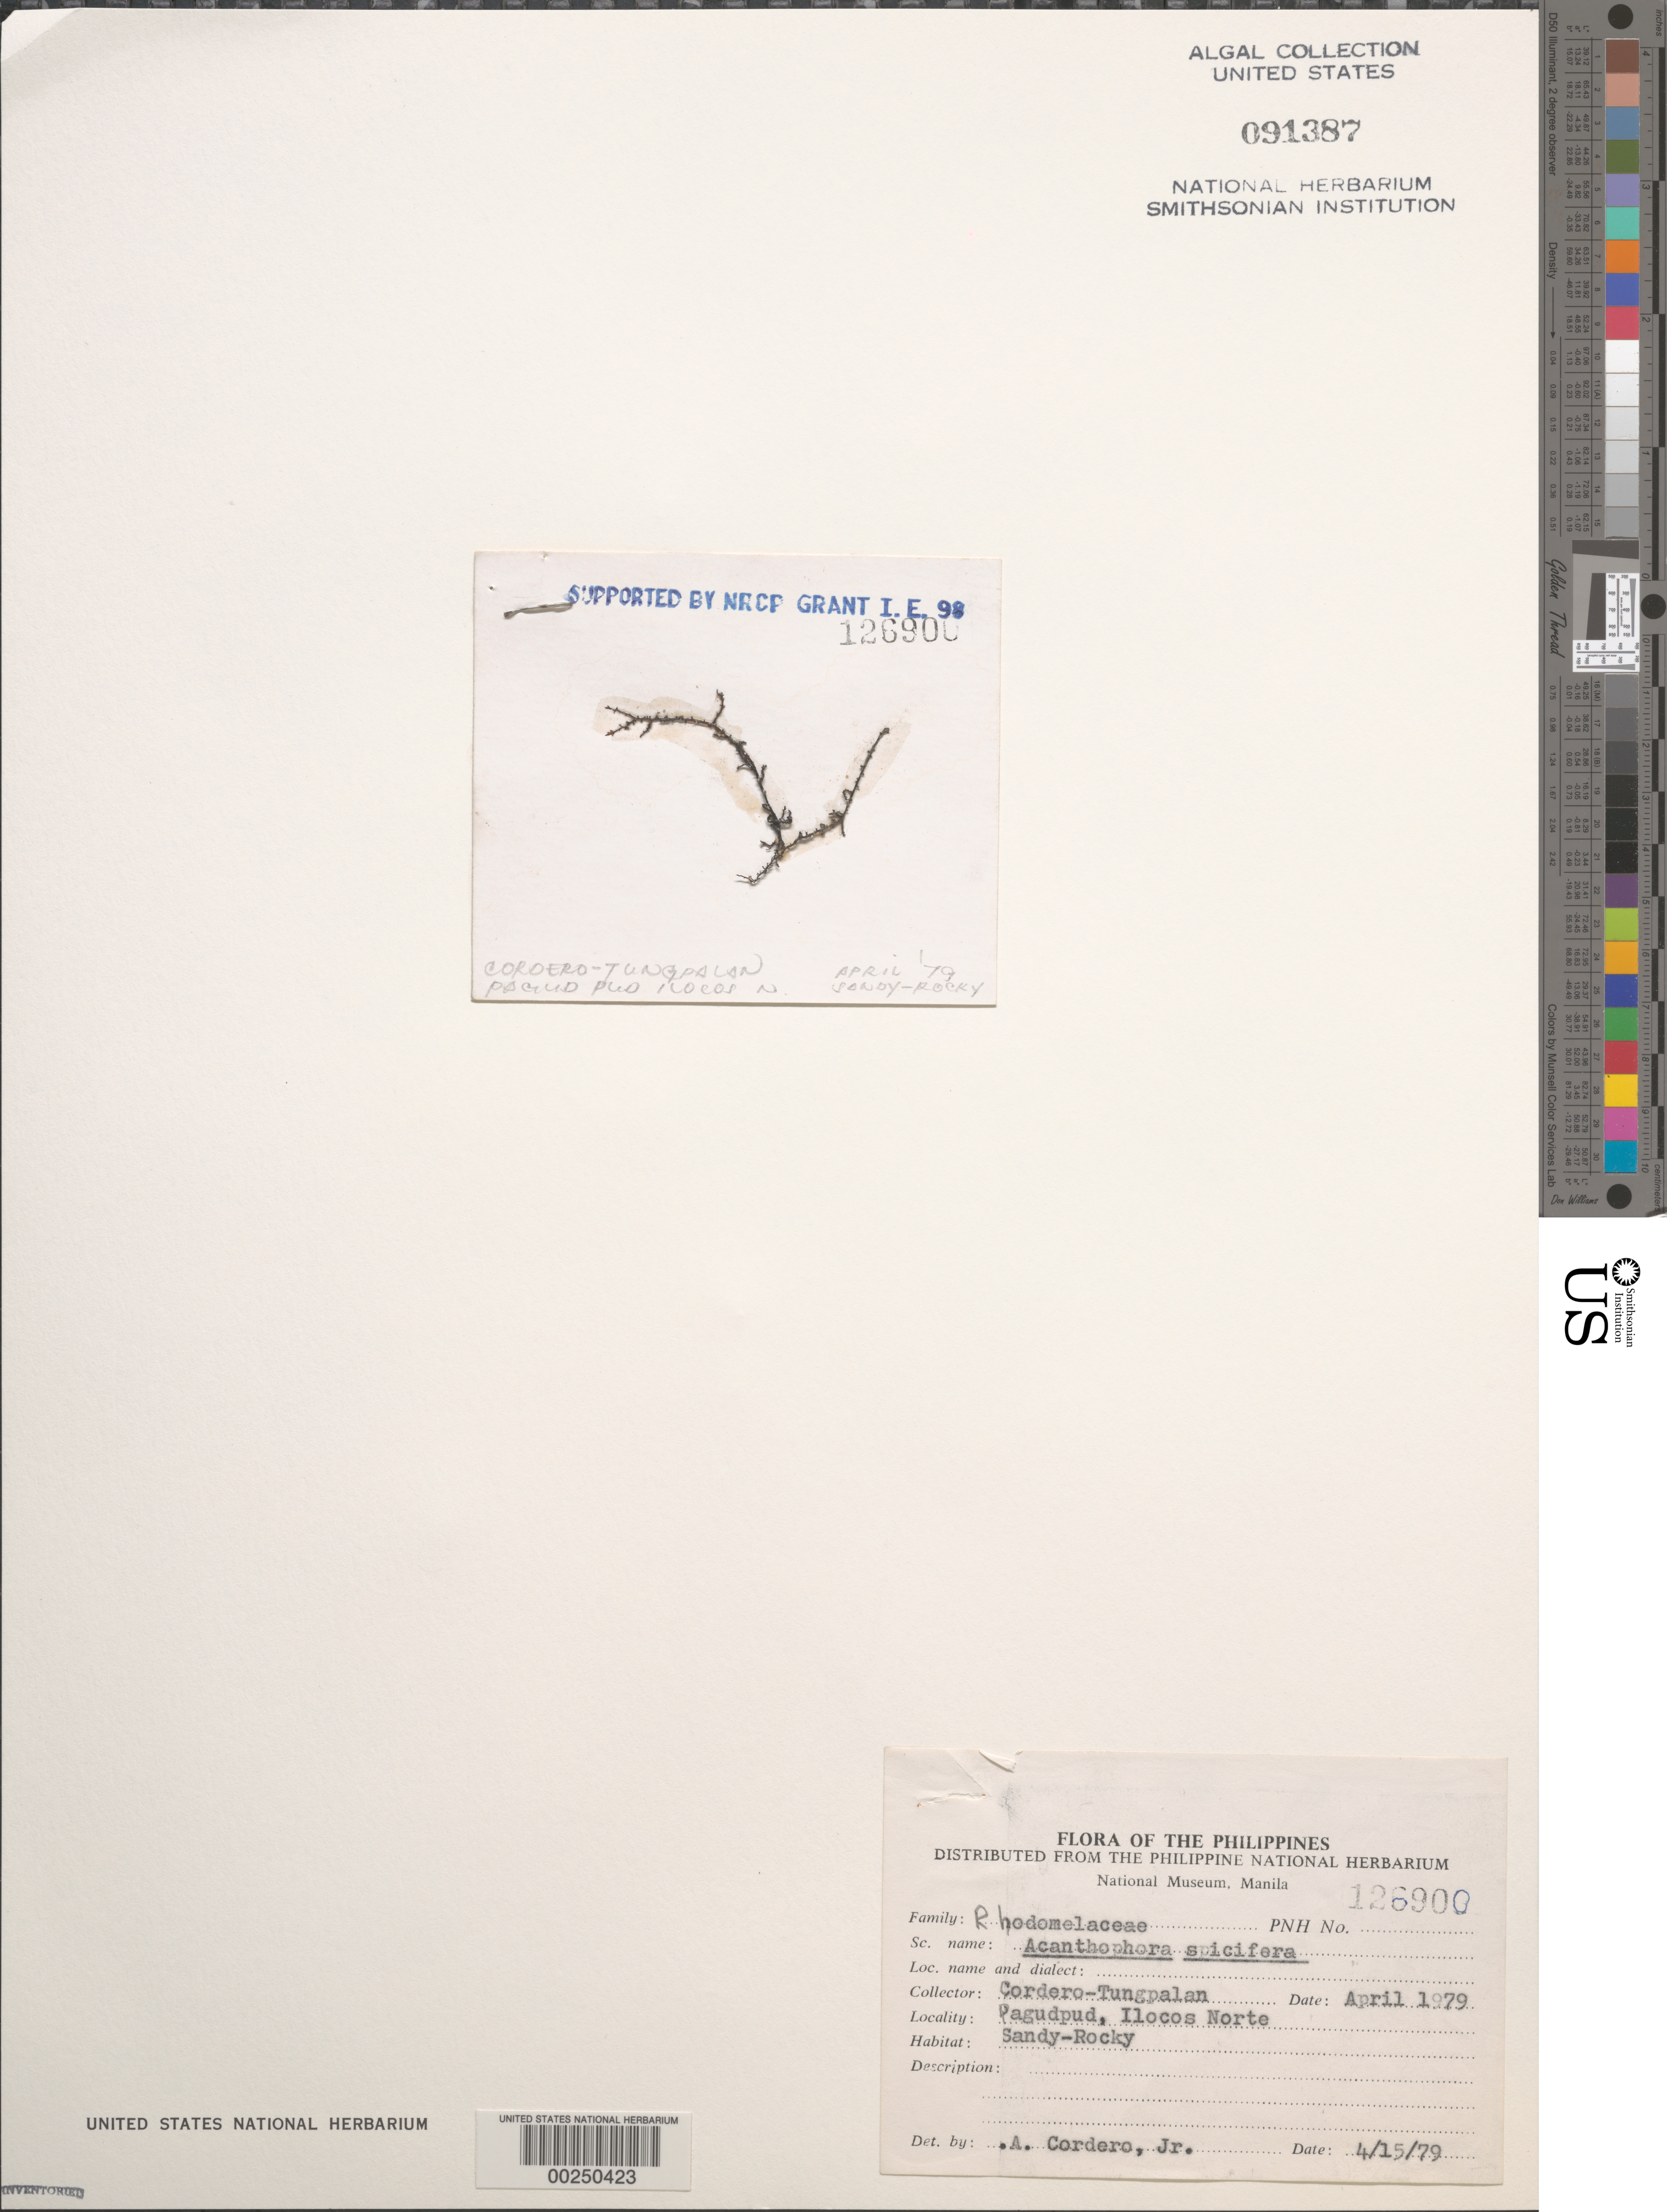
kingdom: Plantae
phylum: Rhodophyta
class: Florideophyceae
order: Ceramiales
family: Rhodomelaceae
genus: Acanthophora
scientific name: Acanthophora spicifera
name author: (Vahl) Børgesen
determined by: Cordero, P. A., Jr.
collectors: P. A. Cordero & A. Tungpalan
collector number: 126900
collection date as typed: Apr 1979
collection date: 1979-04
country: Philippines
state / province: Ilocos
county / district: Ilocos Norte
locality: Pagudpud, ilocos norte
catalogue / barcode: US 91387